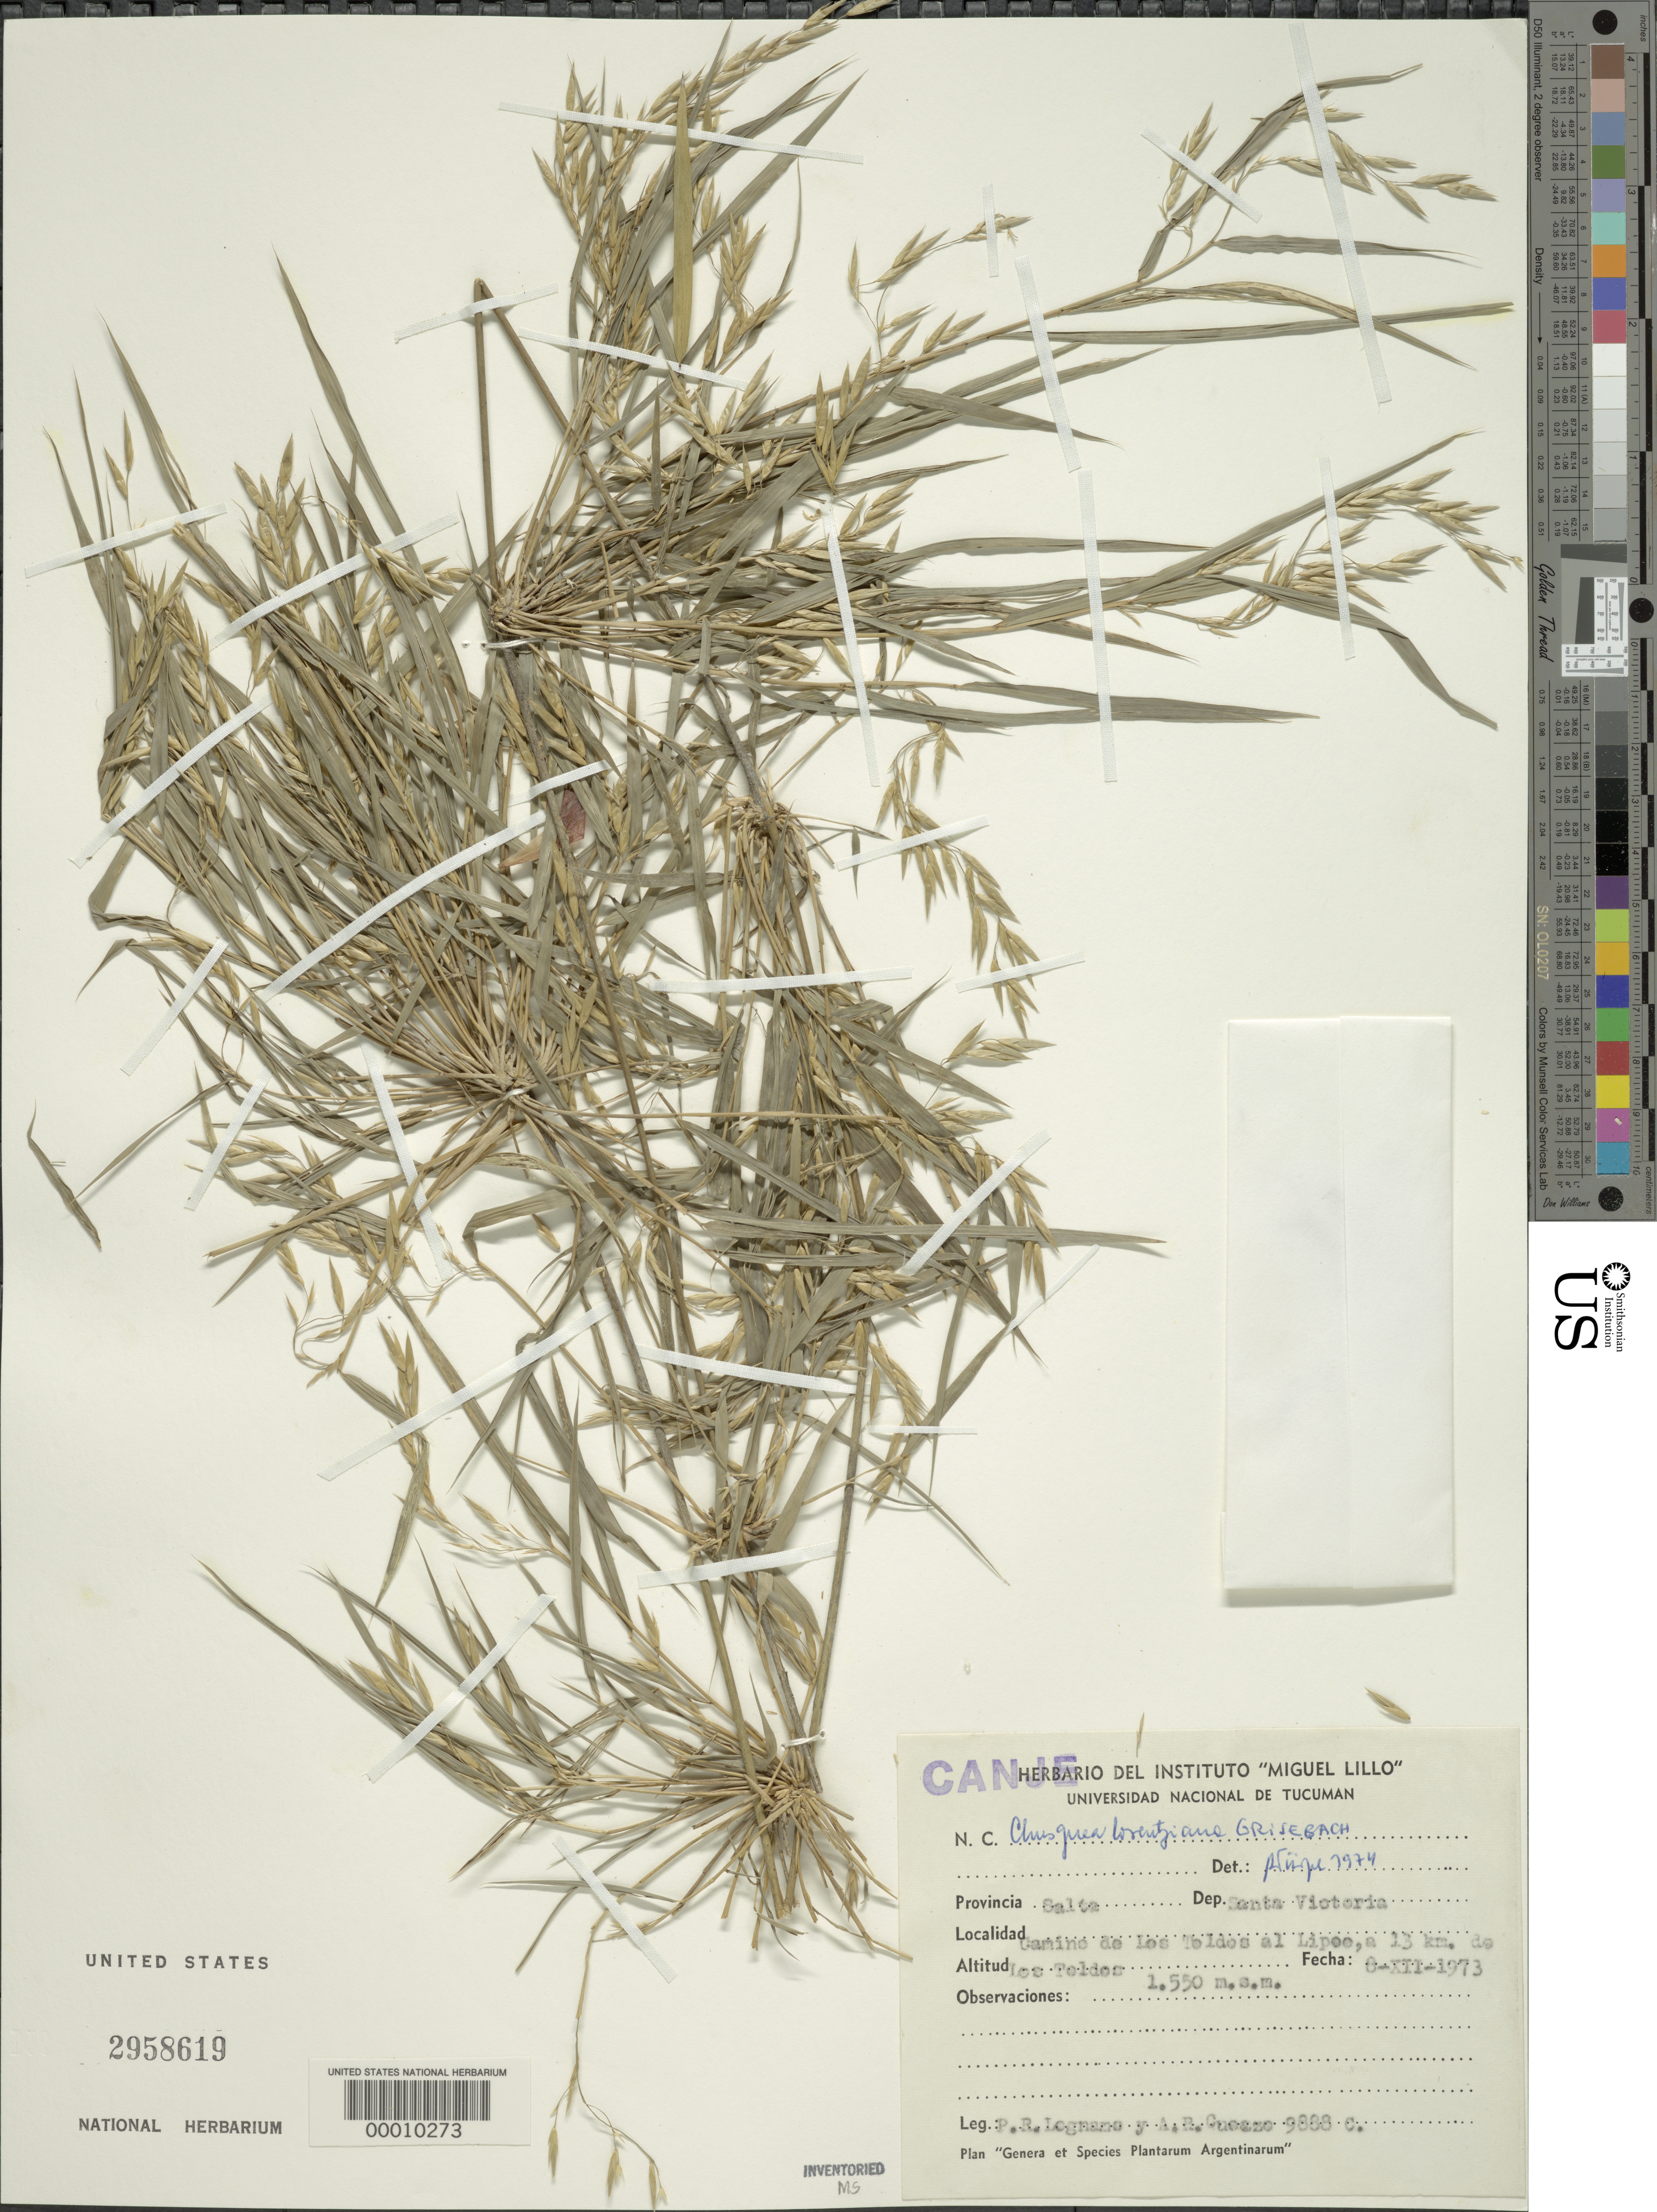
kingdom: Plantae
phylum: Tracheophyta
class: Liliopsida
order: Poales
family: Poaceae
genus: Chusquea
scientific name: Chusquea lorentziana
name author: Griseb.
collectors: P. R. Legname & A. Gueazo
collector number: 9888 C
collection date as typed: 08 Dec 1973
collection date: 1973-12-08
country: Argentina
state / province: Salta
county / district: Santa Victoria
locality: Camino de Los Toldos al Lipoe, a 13 km. de Los Toldos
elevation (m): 1550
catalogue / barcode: US 2958619